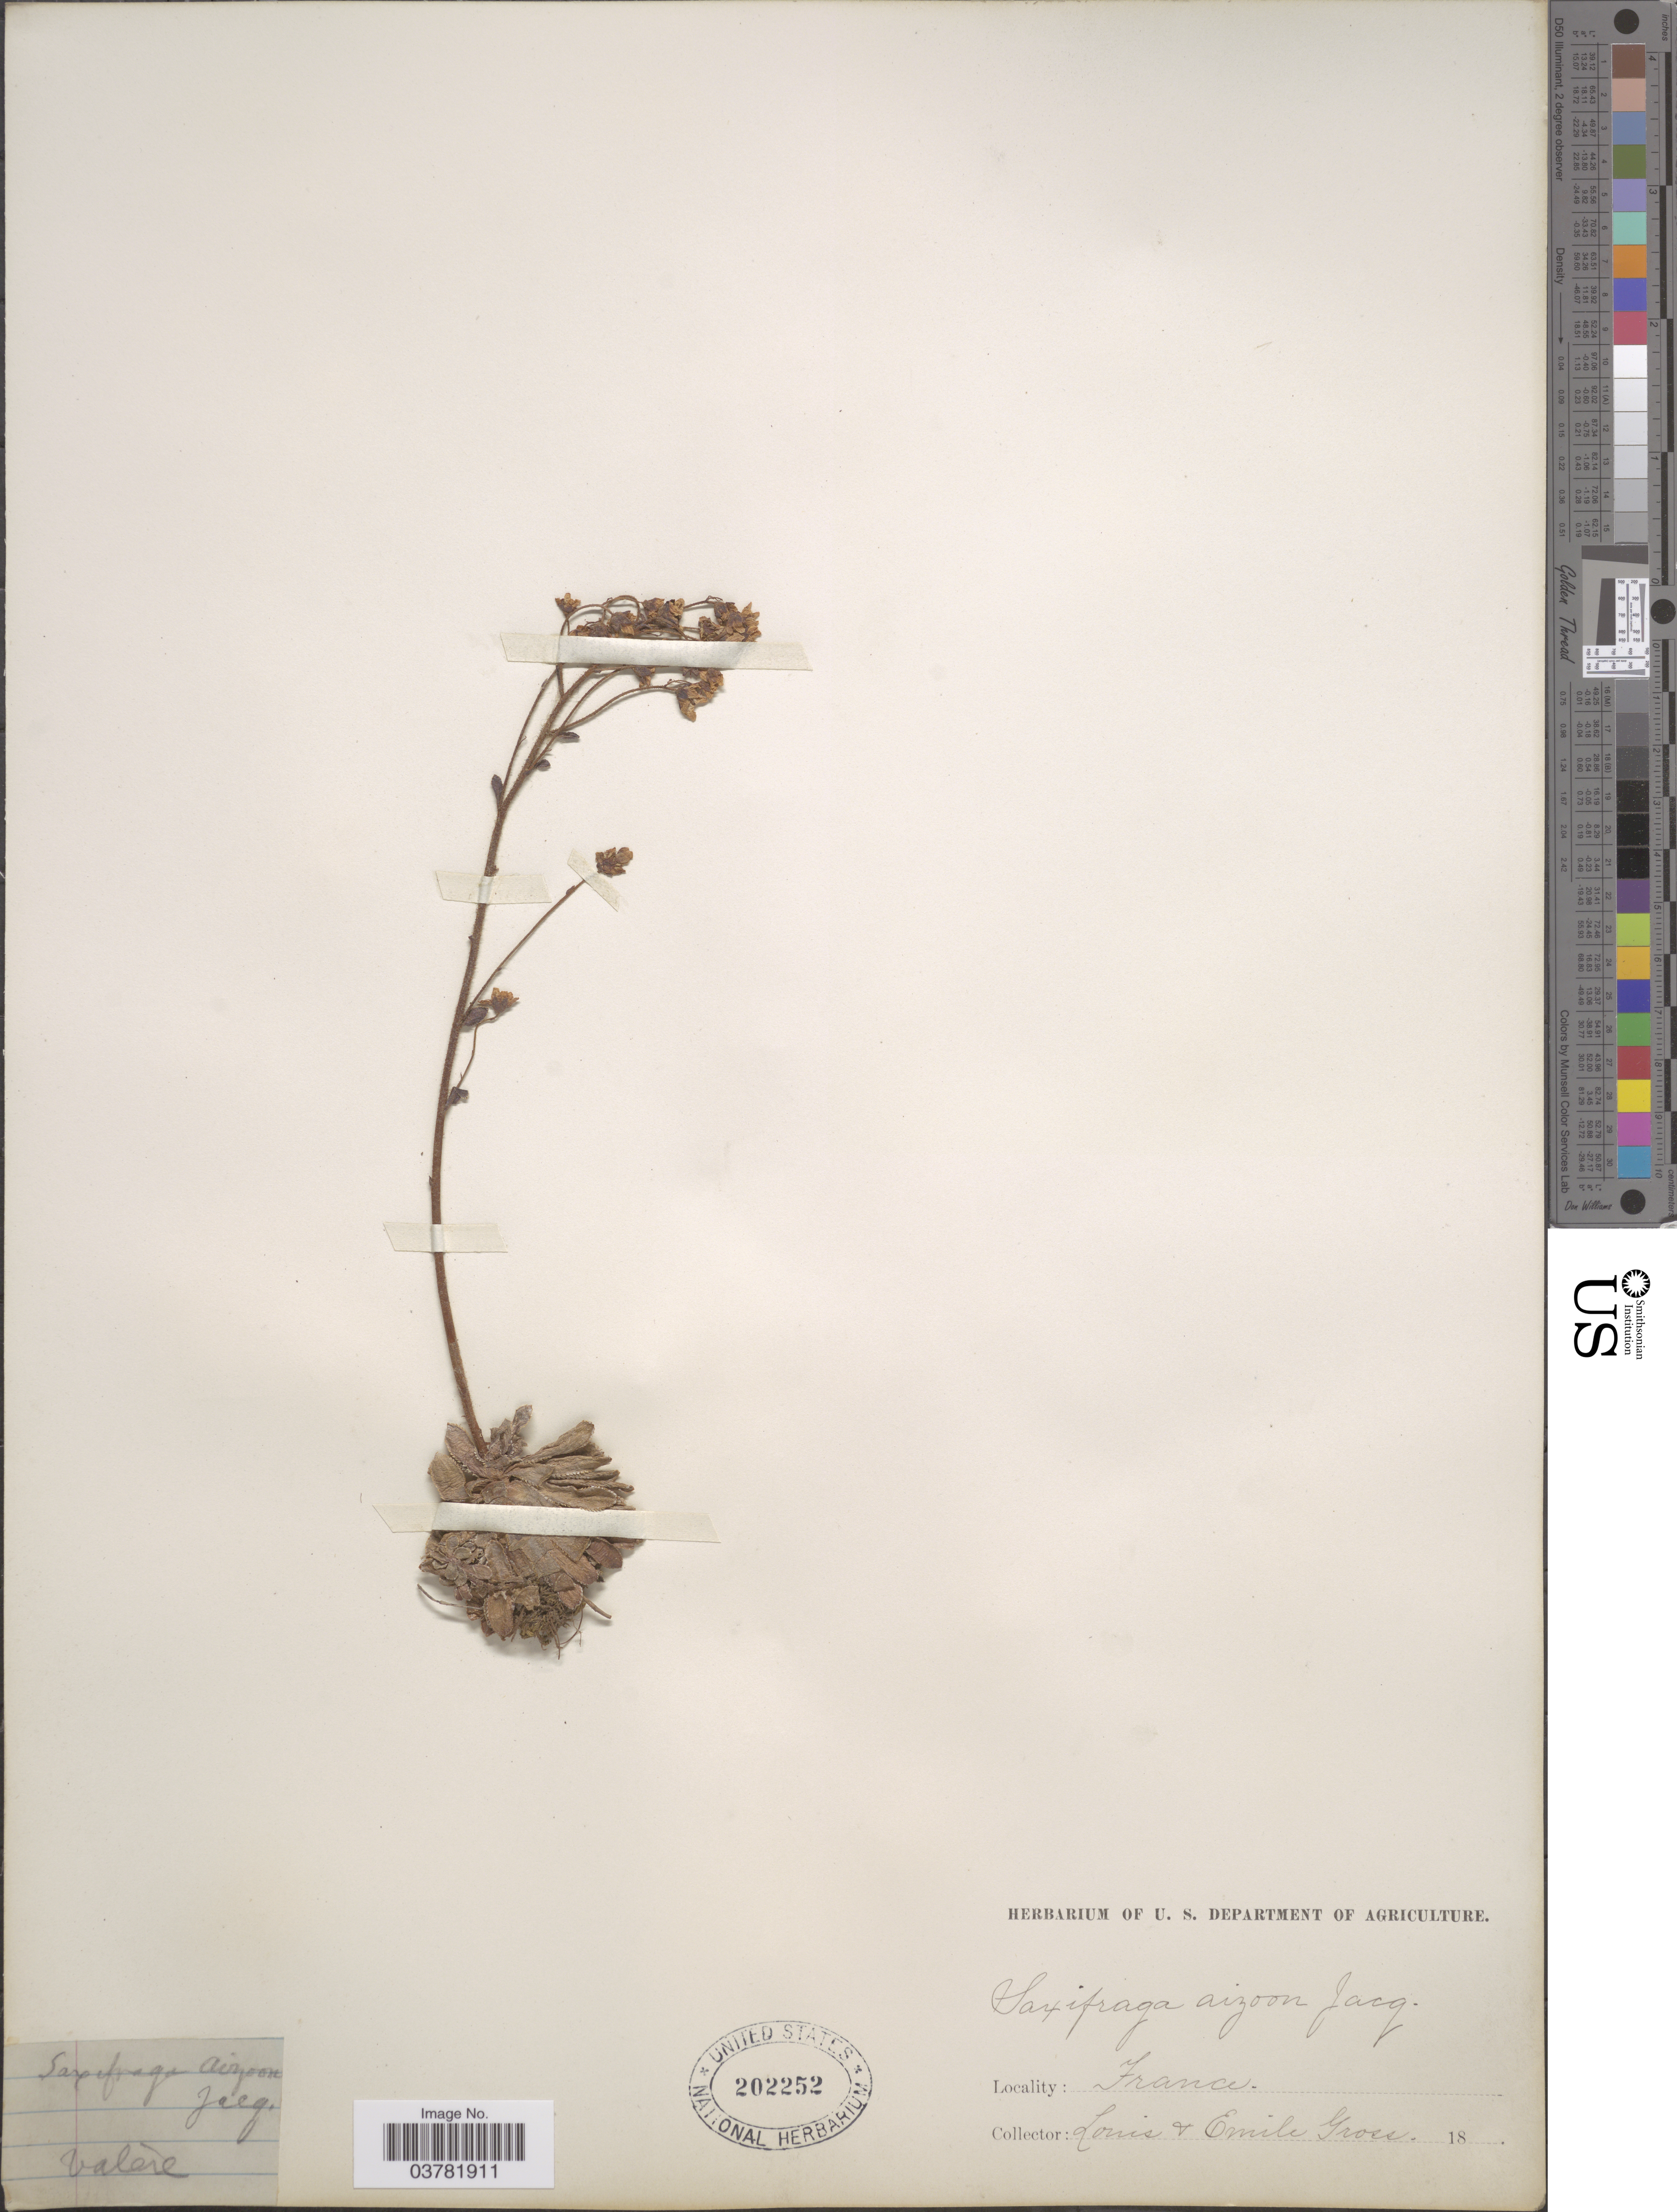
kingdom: Plantae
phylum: Tracheophyta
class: Magnoliopsida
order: Saxifragales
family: Saxifragaceae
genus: Saxifraga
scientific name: Saxifraga aizoon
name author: Jacq.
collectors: L. Gross & E. A. Gross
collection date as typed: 18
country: France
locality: Valère [interpreted].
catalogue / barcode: US 202252